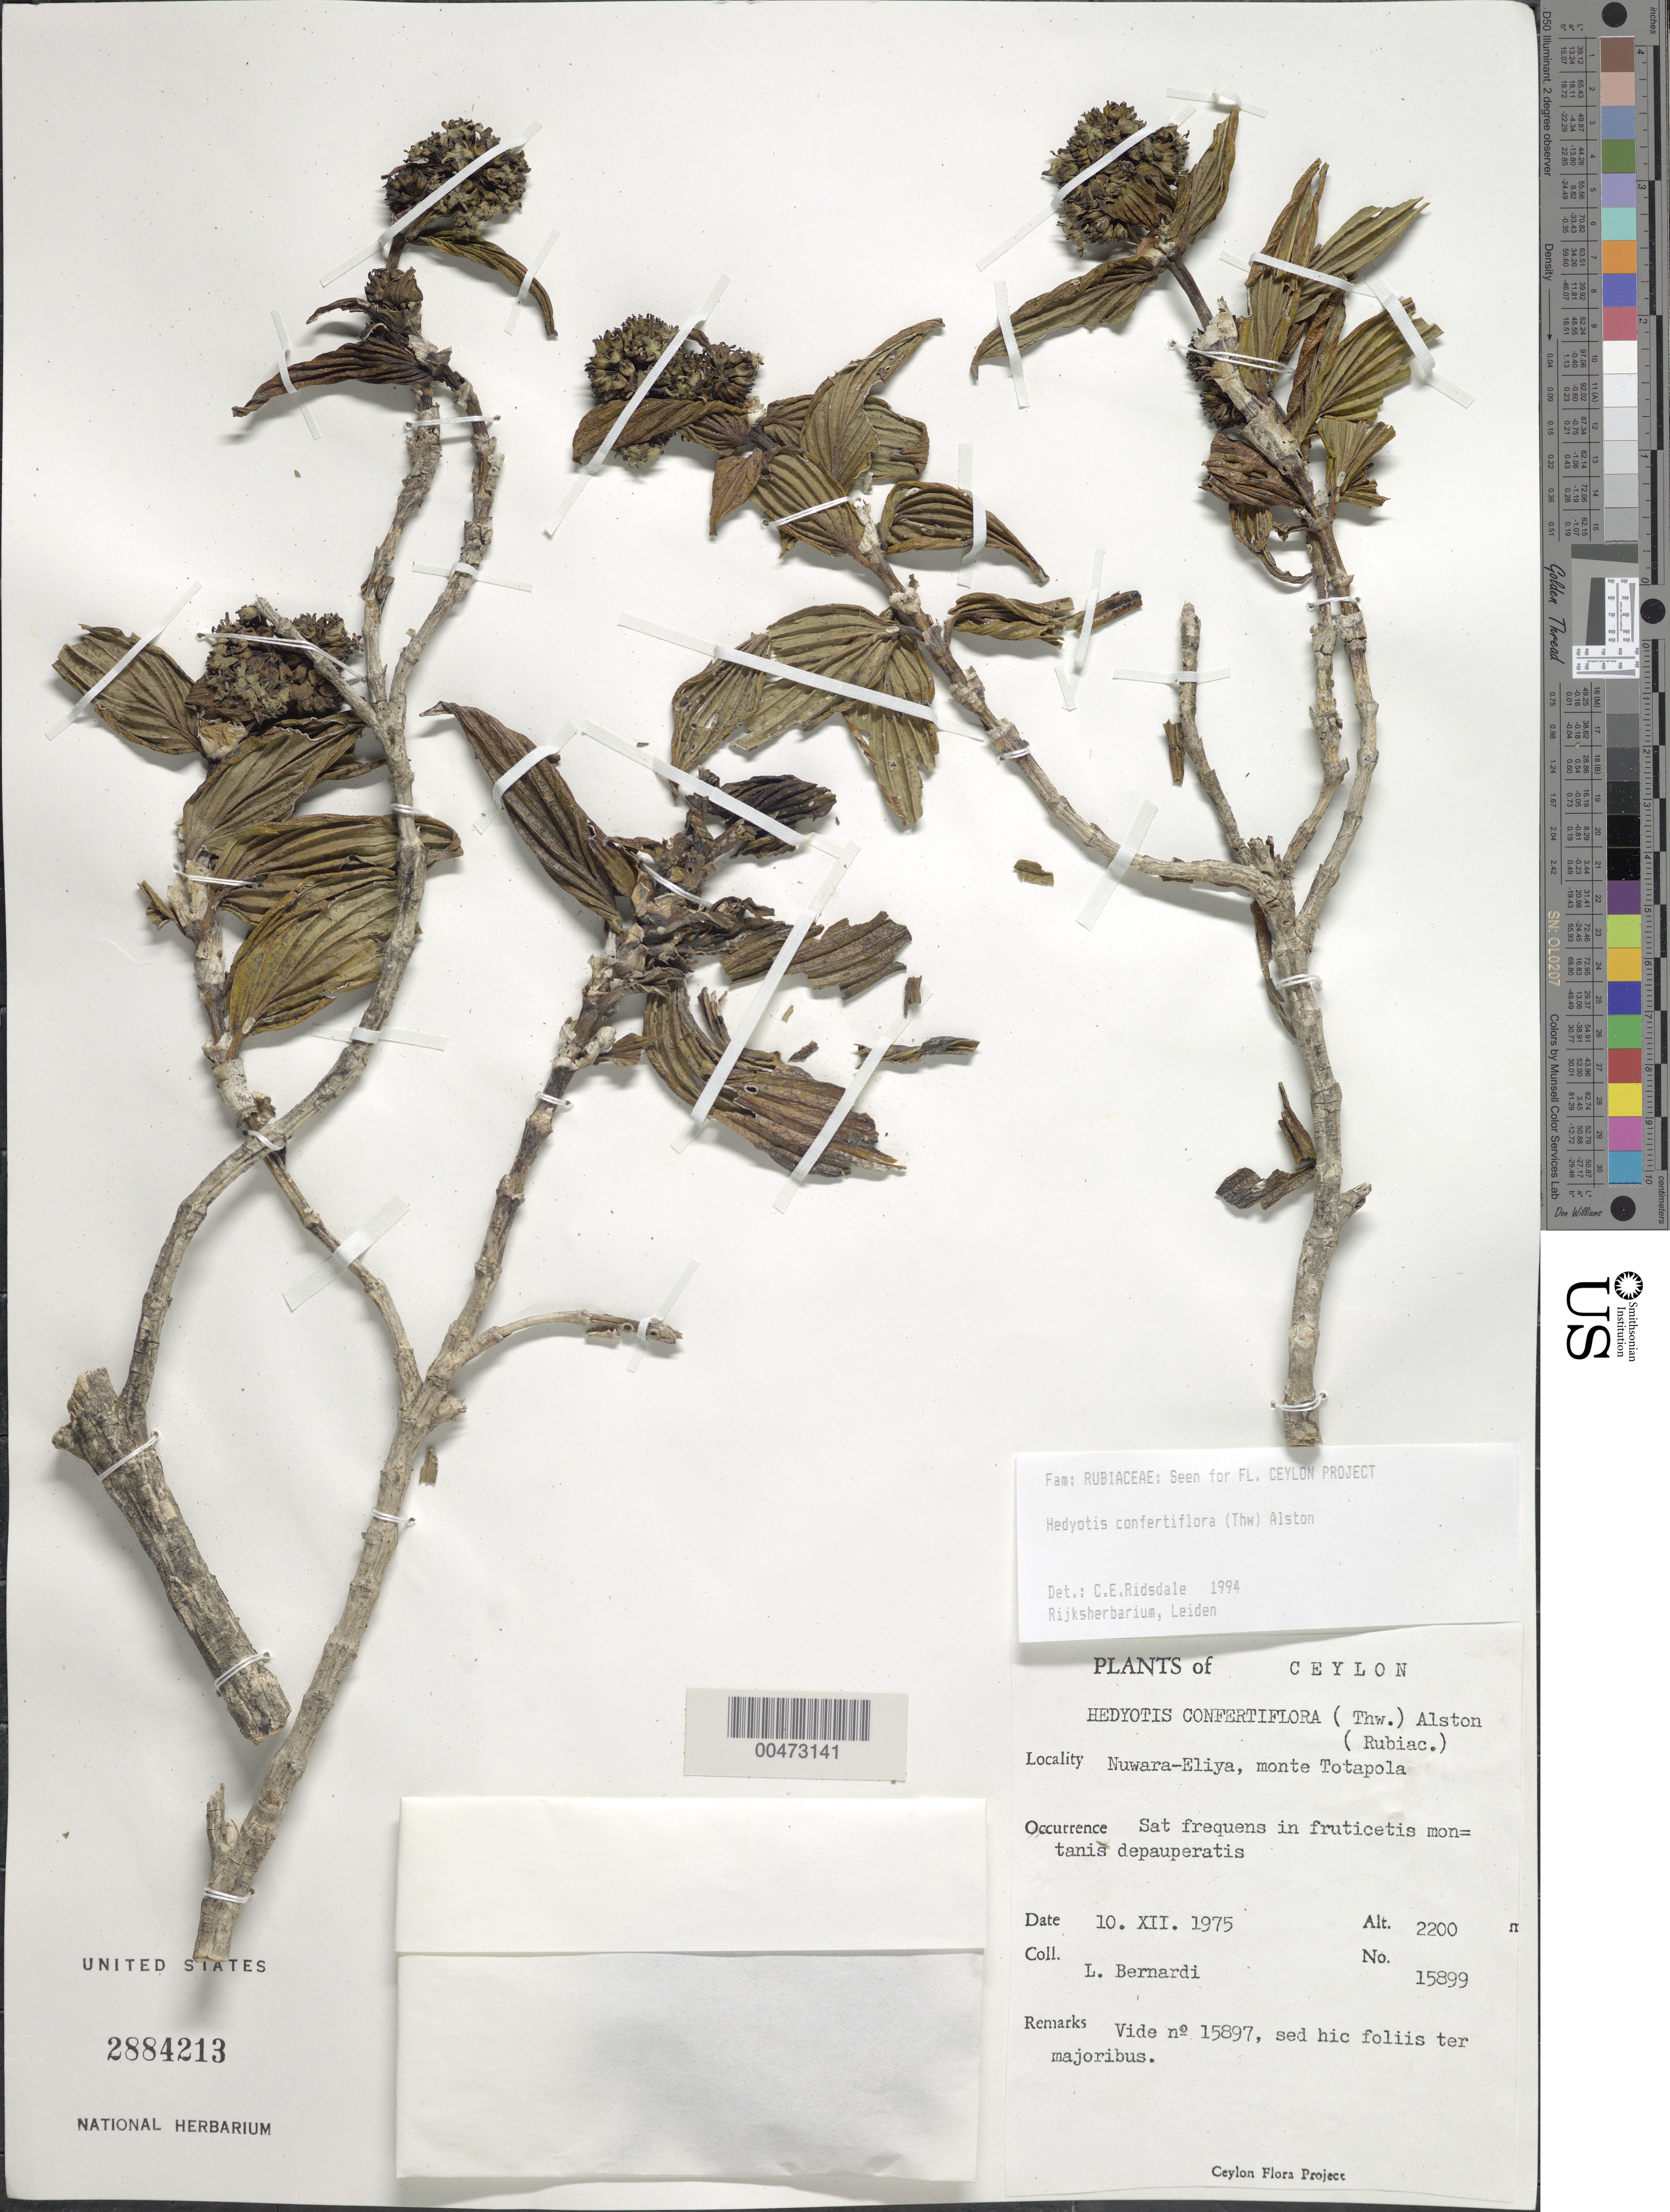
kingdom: Plantae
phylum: Tracheophyta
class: Magnoliopsida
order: Gentianales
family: Rubiaceae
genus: Hedyotis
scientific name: Hedyotis confertiflora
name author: (Thwaites) Alston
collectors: L. Bernardi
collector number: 15899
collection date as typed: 10 Dec 1975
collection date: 1975-12-10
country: Sri Lanka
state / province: Central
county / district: Nuwara Eliya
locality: Monte Totapola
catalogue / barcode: US 2884213